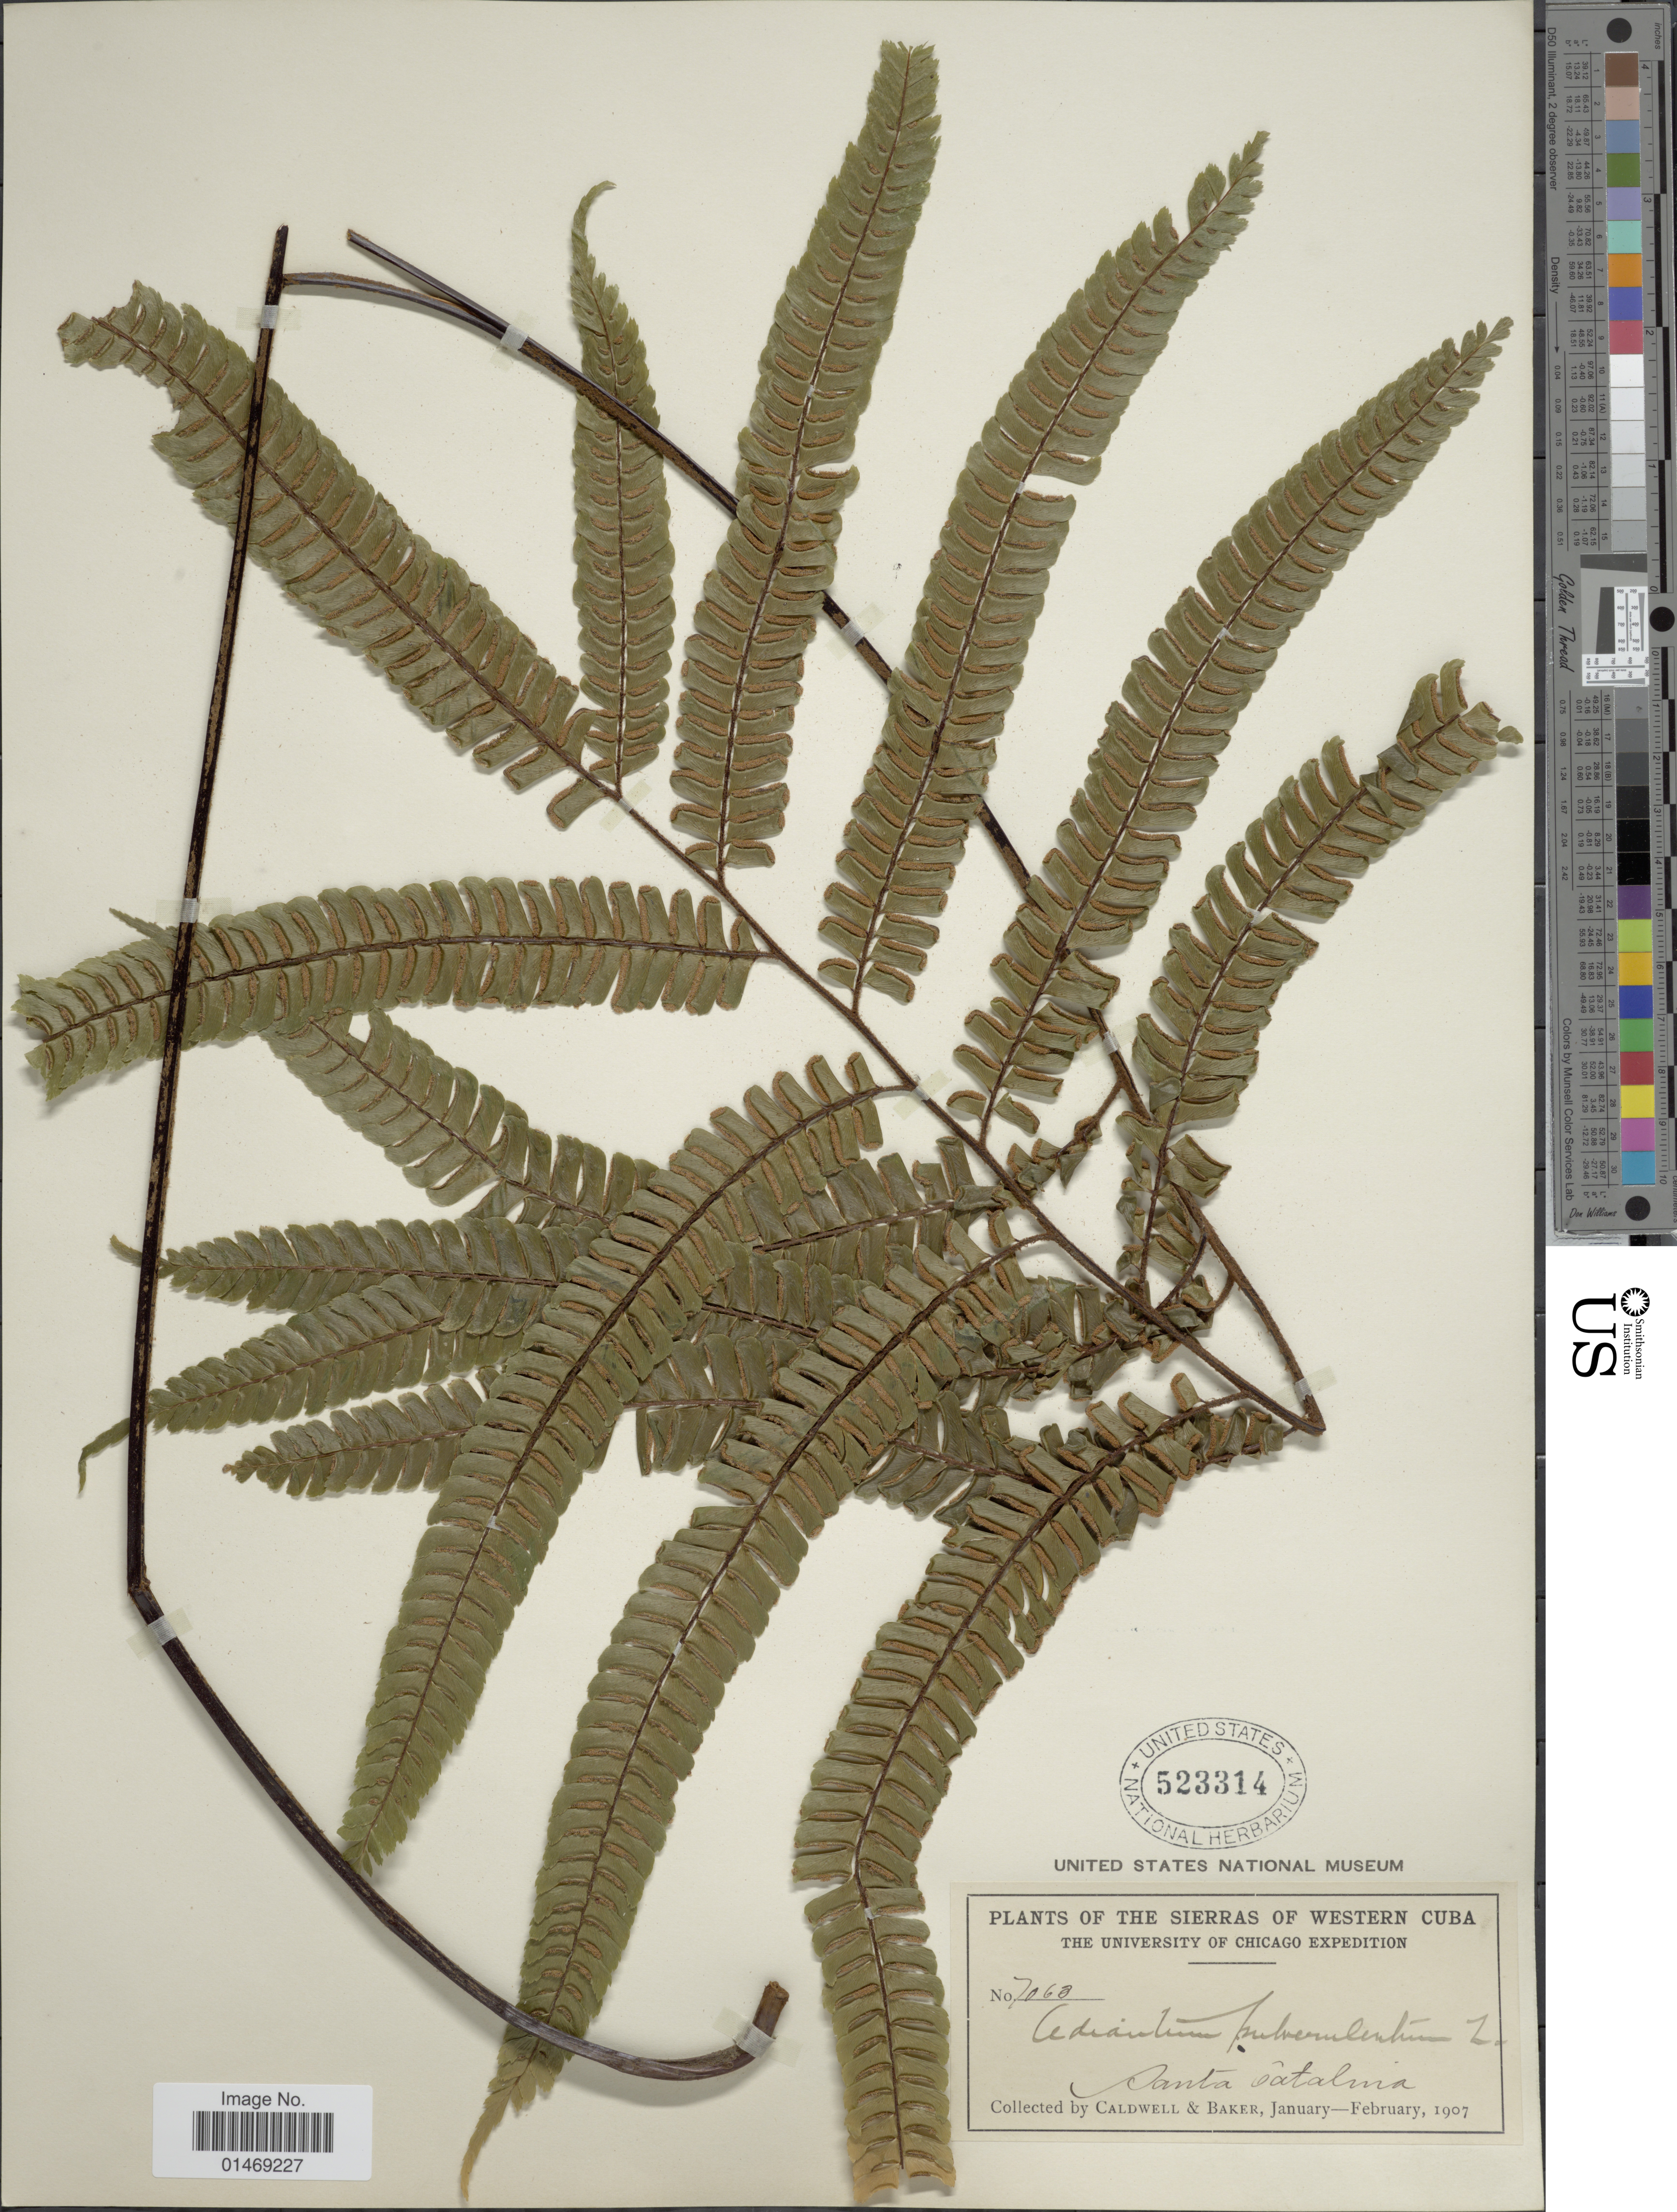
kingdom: Plantae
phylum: Tracheophyta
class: Polypodiopsida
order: Polypodiales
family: Pteridaceae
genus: Adiantum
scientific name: Adiantum pulverulentum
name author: L.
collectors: -. Caldwell & -- Baker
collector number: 7063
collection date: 1907-01/1907-02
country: Cuba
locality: The Sierras of Western Cuba,Santa Catalina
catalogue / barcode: US 523314